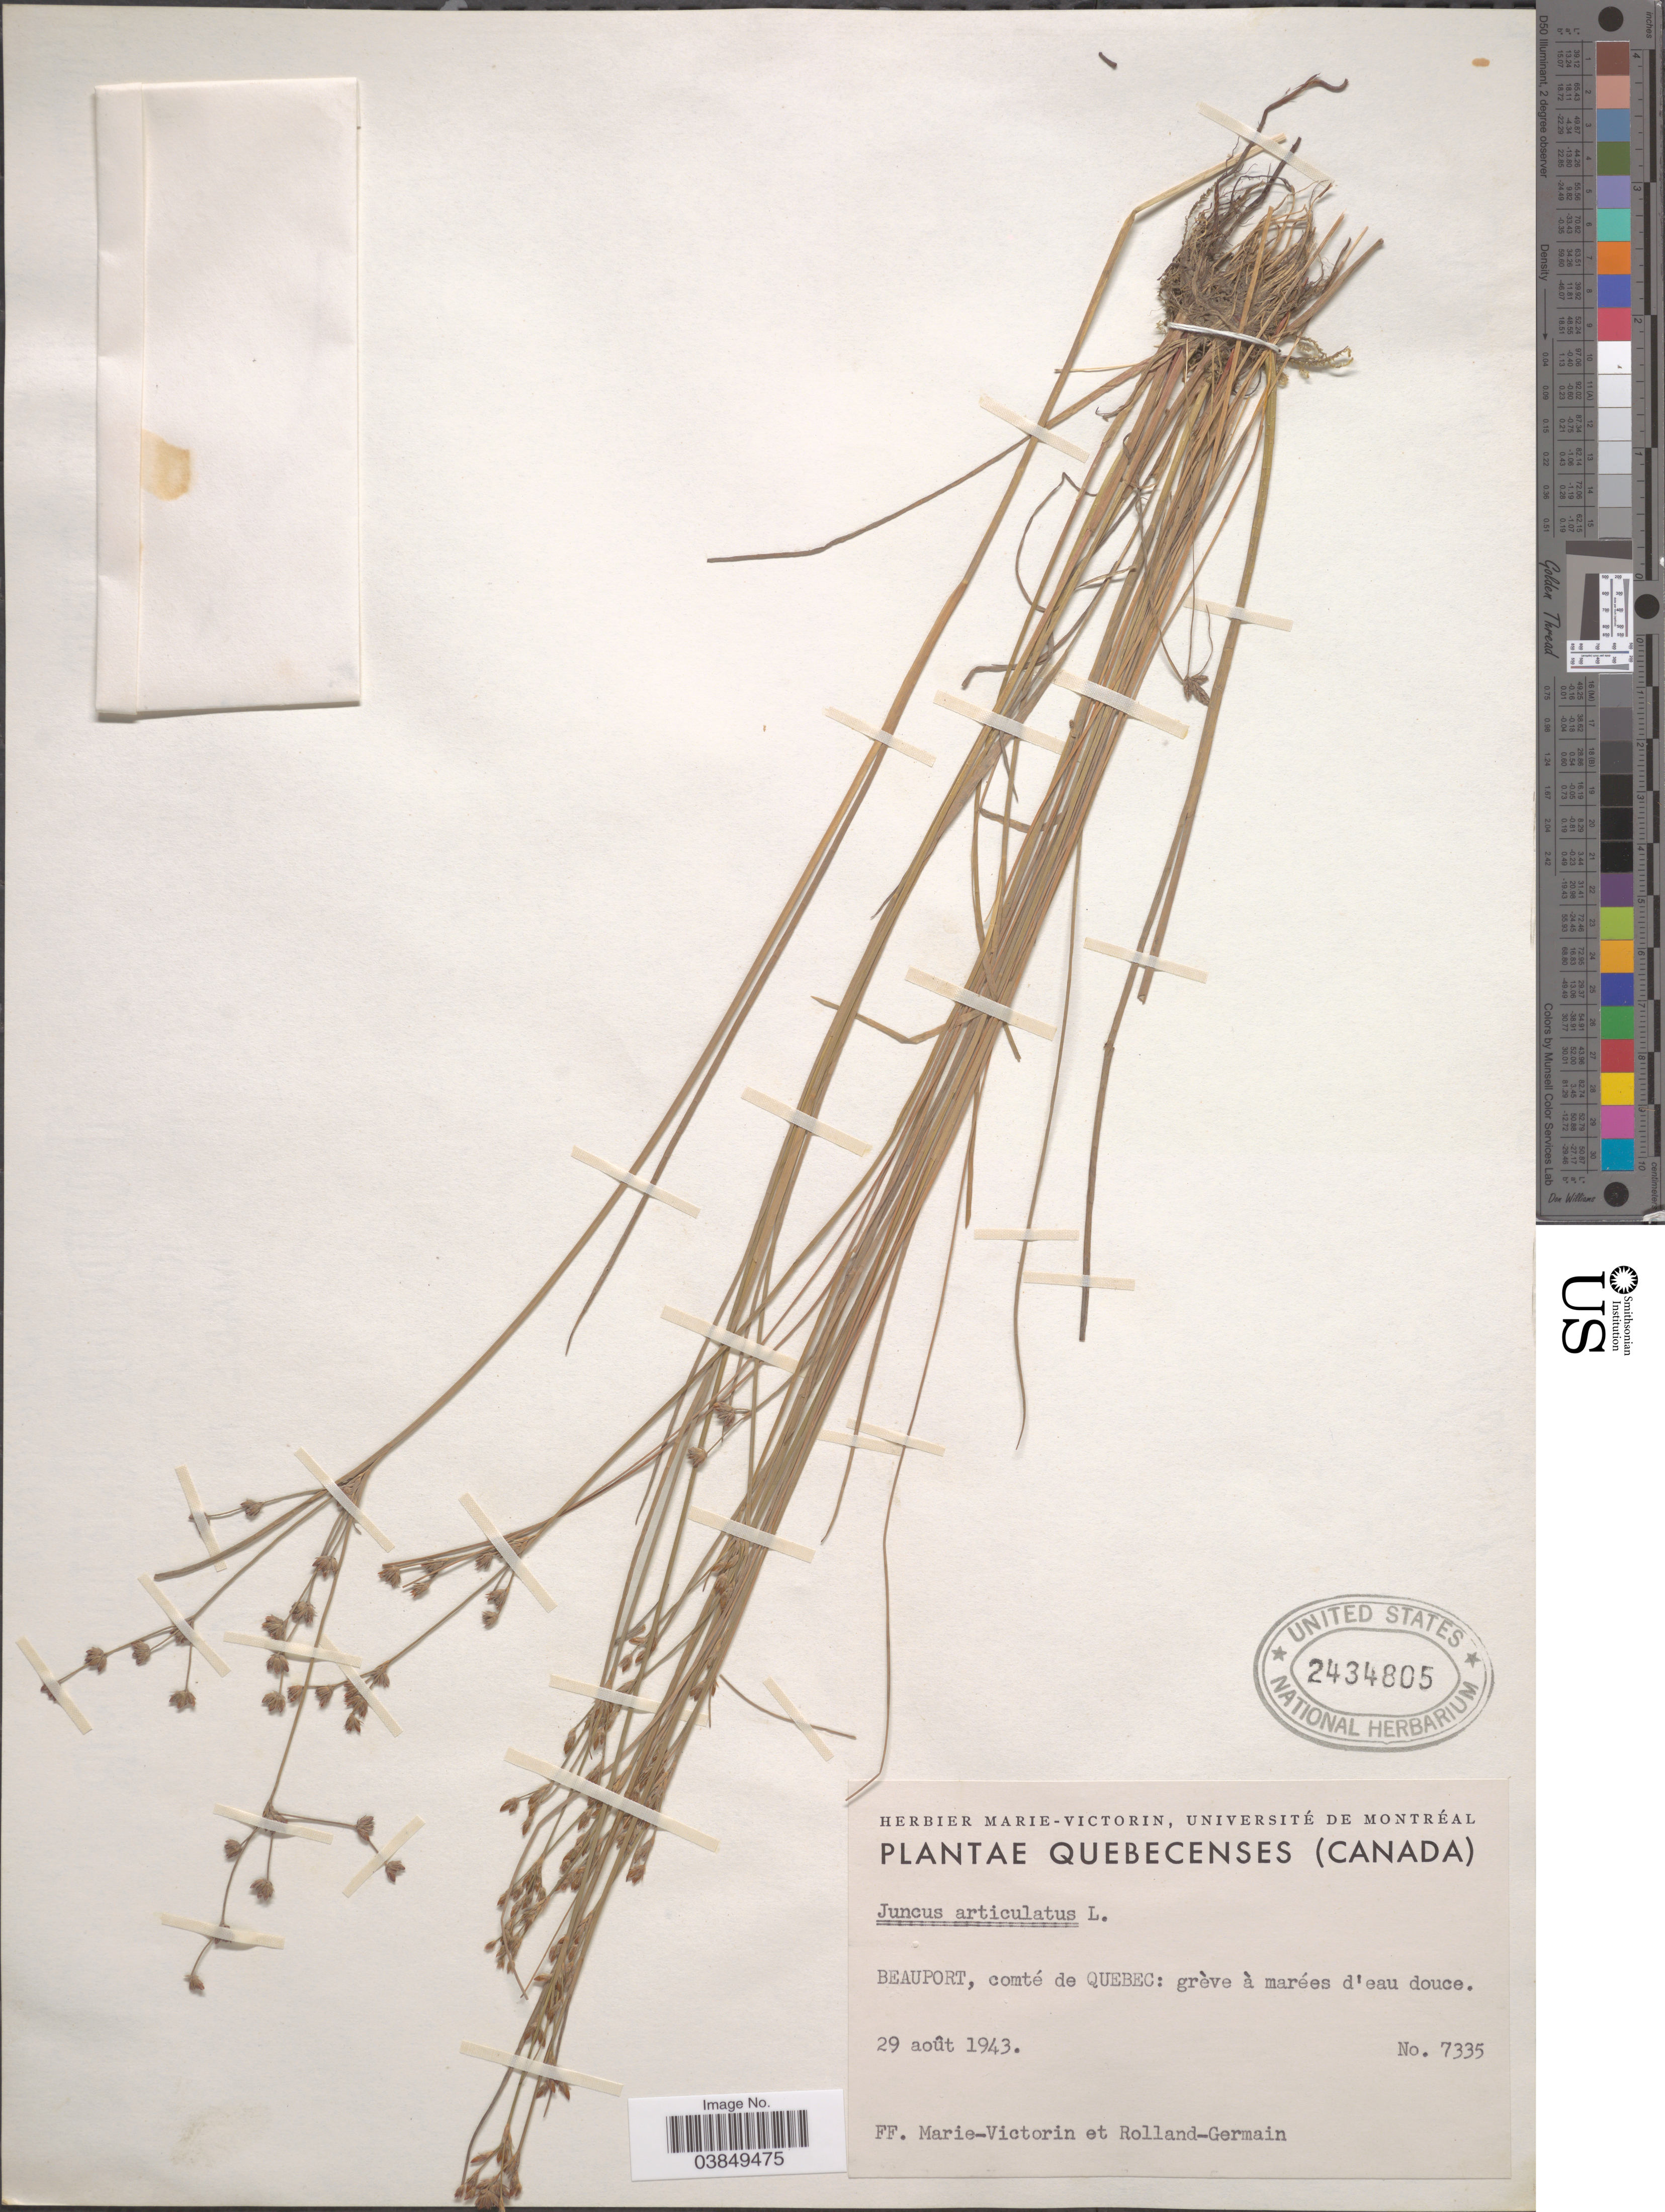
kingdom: Plantae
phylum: Tracheophyta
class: Liliopsida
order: Poales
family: Juncaceae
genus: Juncus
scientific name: Juncus articulatus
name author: L.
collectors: F. Marie-Victorin & Rolland-Germain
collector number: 7335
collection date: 1943-08-29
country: Canada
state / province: Quebec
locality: Beauport, comté de Quebec.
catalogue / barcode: US 2434805